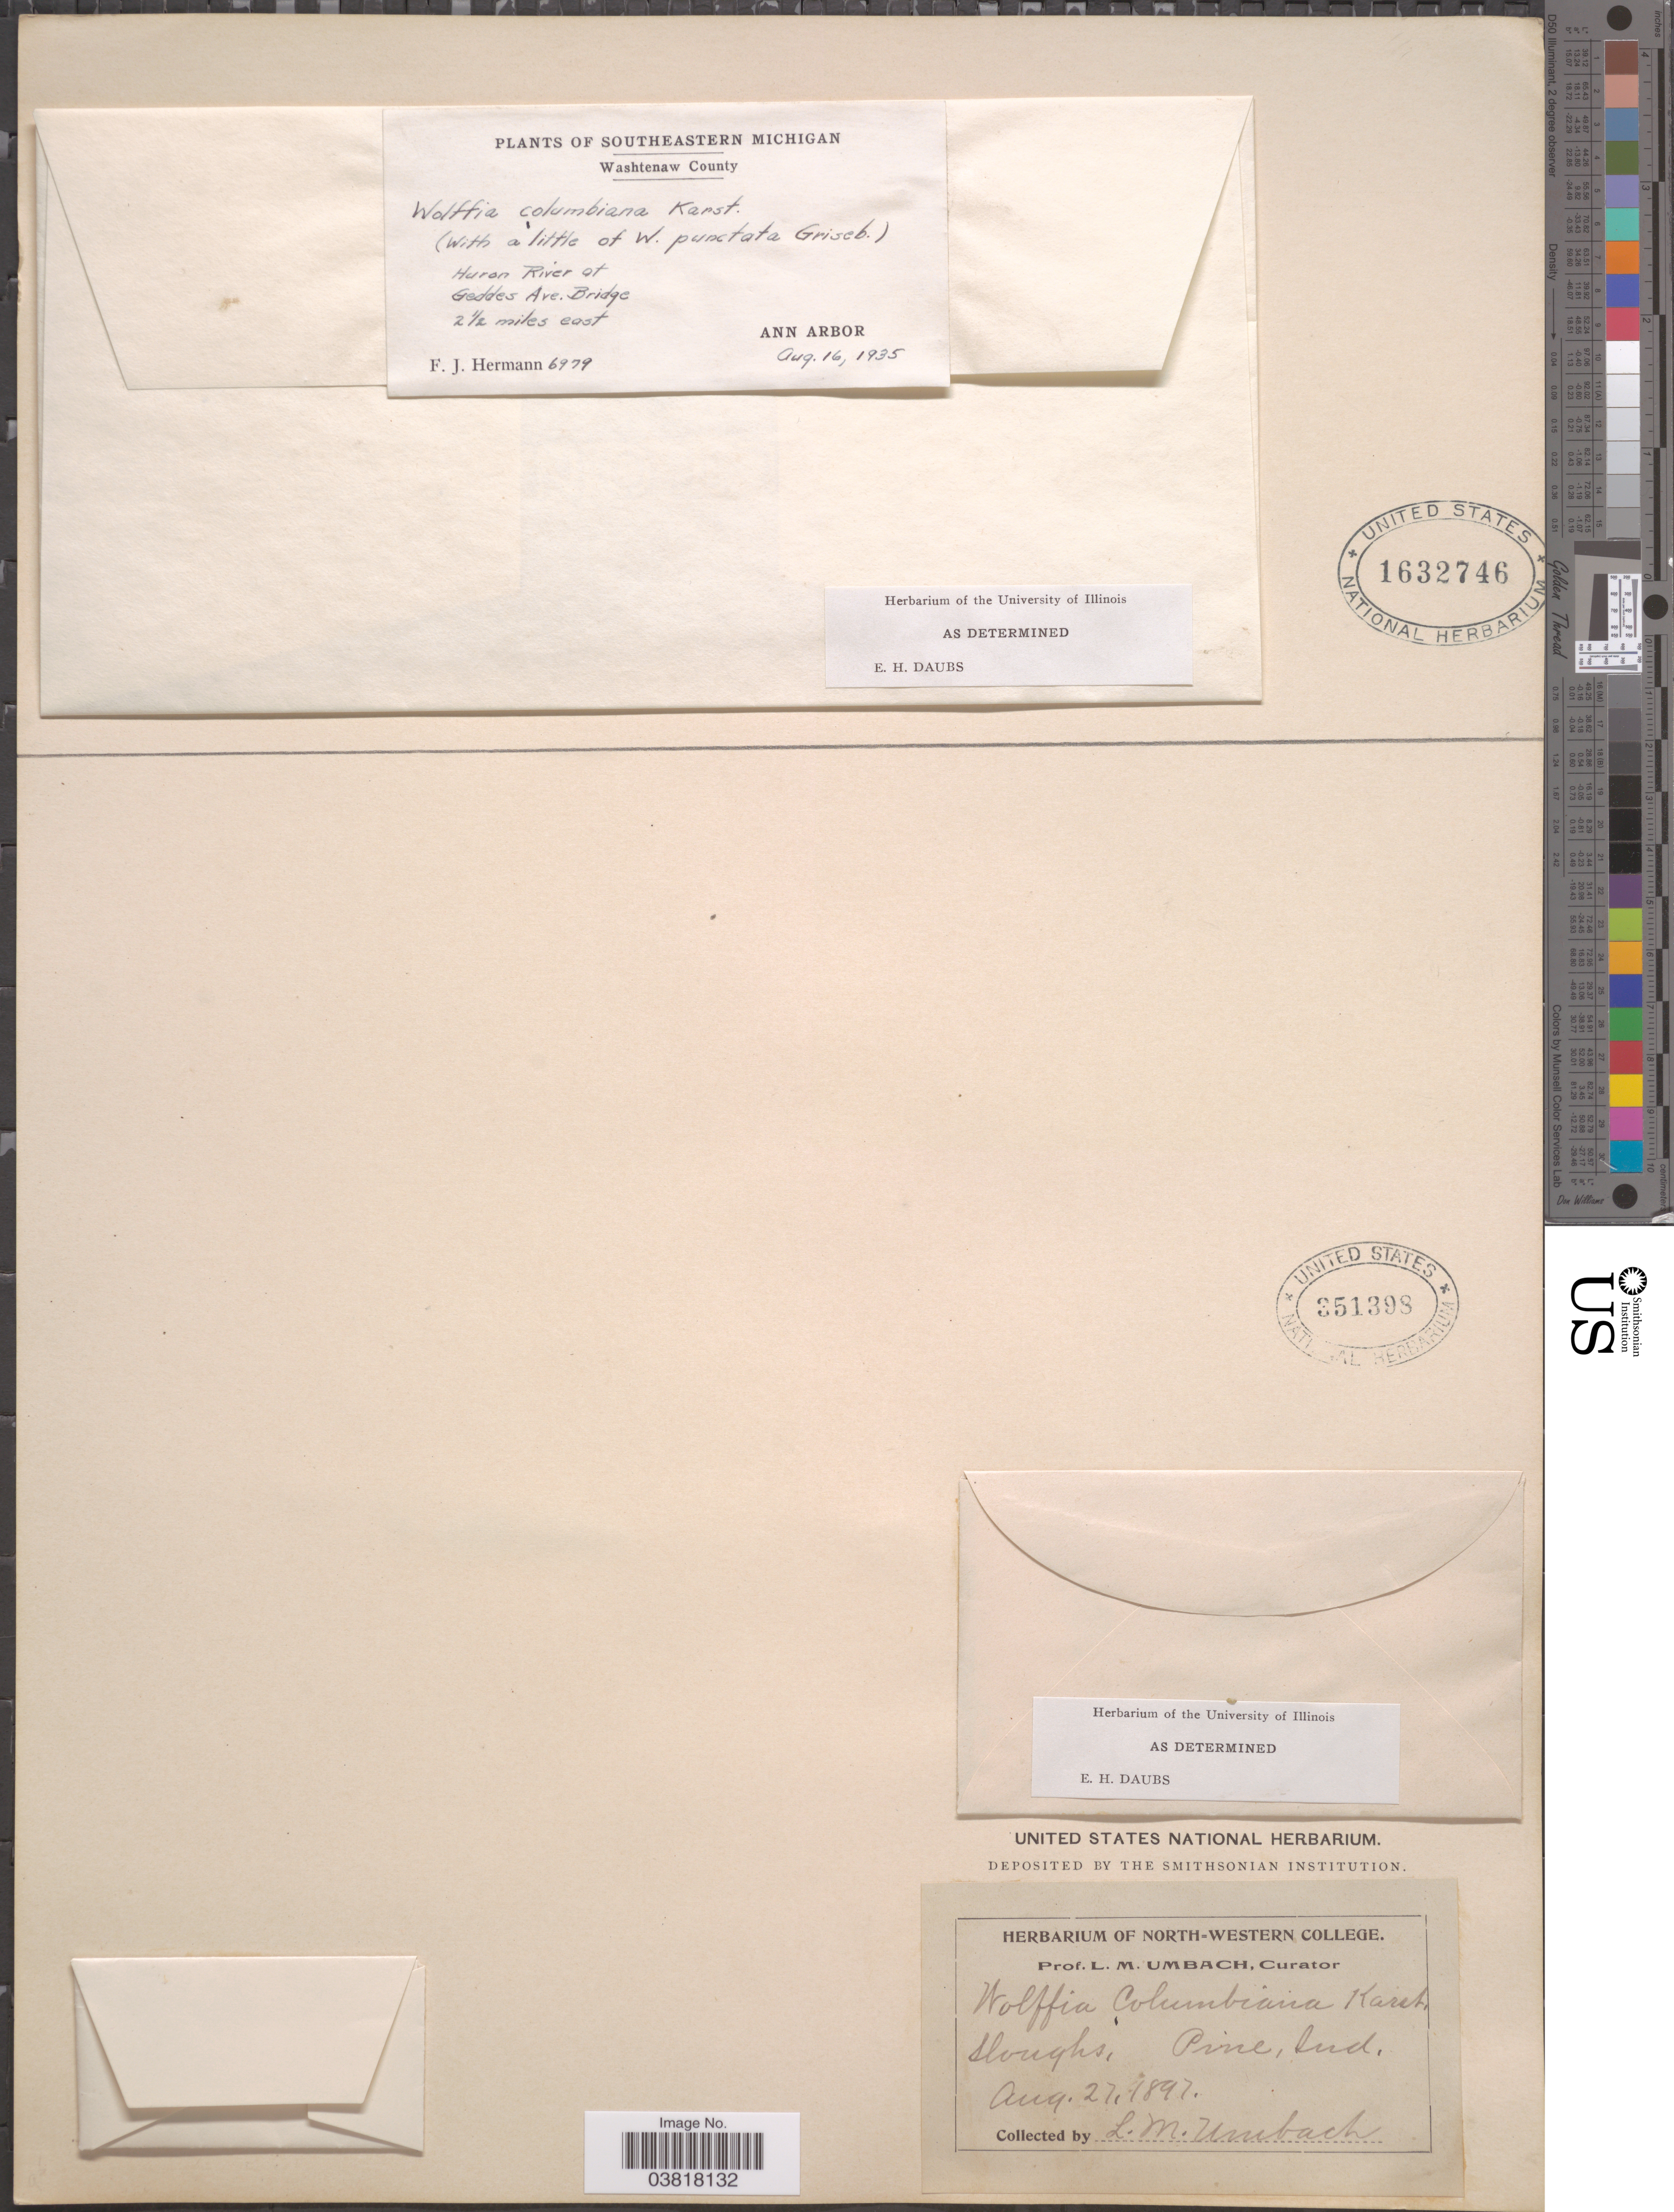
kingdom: Plantae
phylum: Tracheophyta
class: Liliopsida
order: Alismatales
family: Araceae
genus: Wolffia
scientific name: Wolffia columbiana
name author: H. Karst.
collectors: F. J. Hermann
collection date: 1935-08-16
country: United States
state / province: Michigan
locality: Southeastern Michigan. Washtenaw County. Huron River of Geddes Ave. Bridge 2½ miles east Ann Arbor.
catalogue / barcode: US 1632746-2